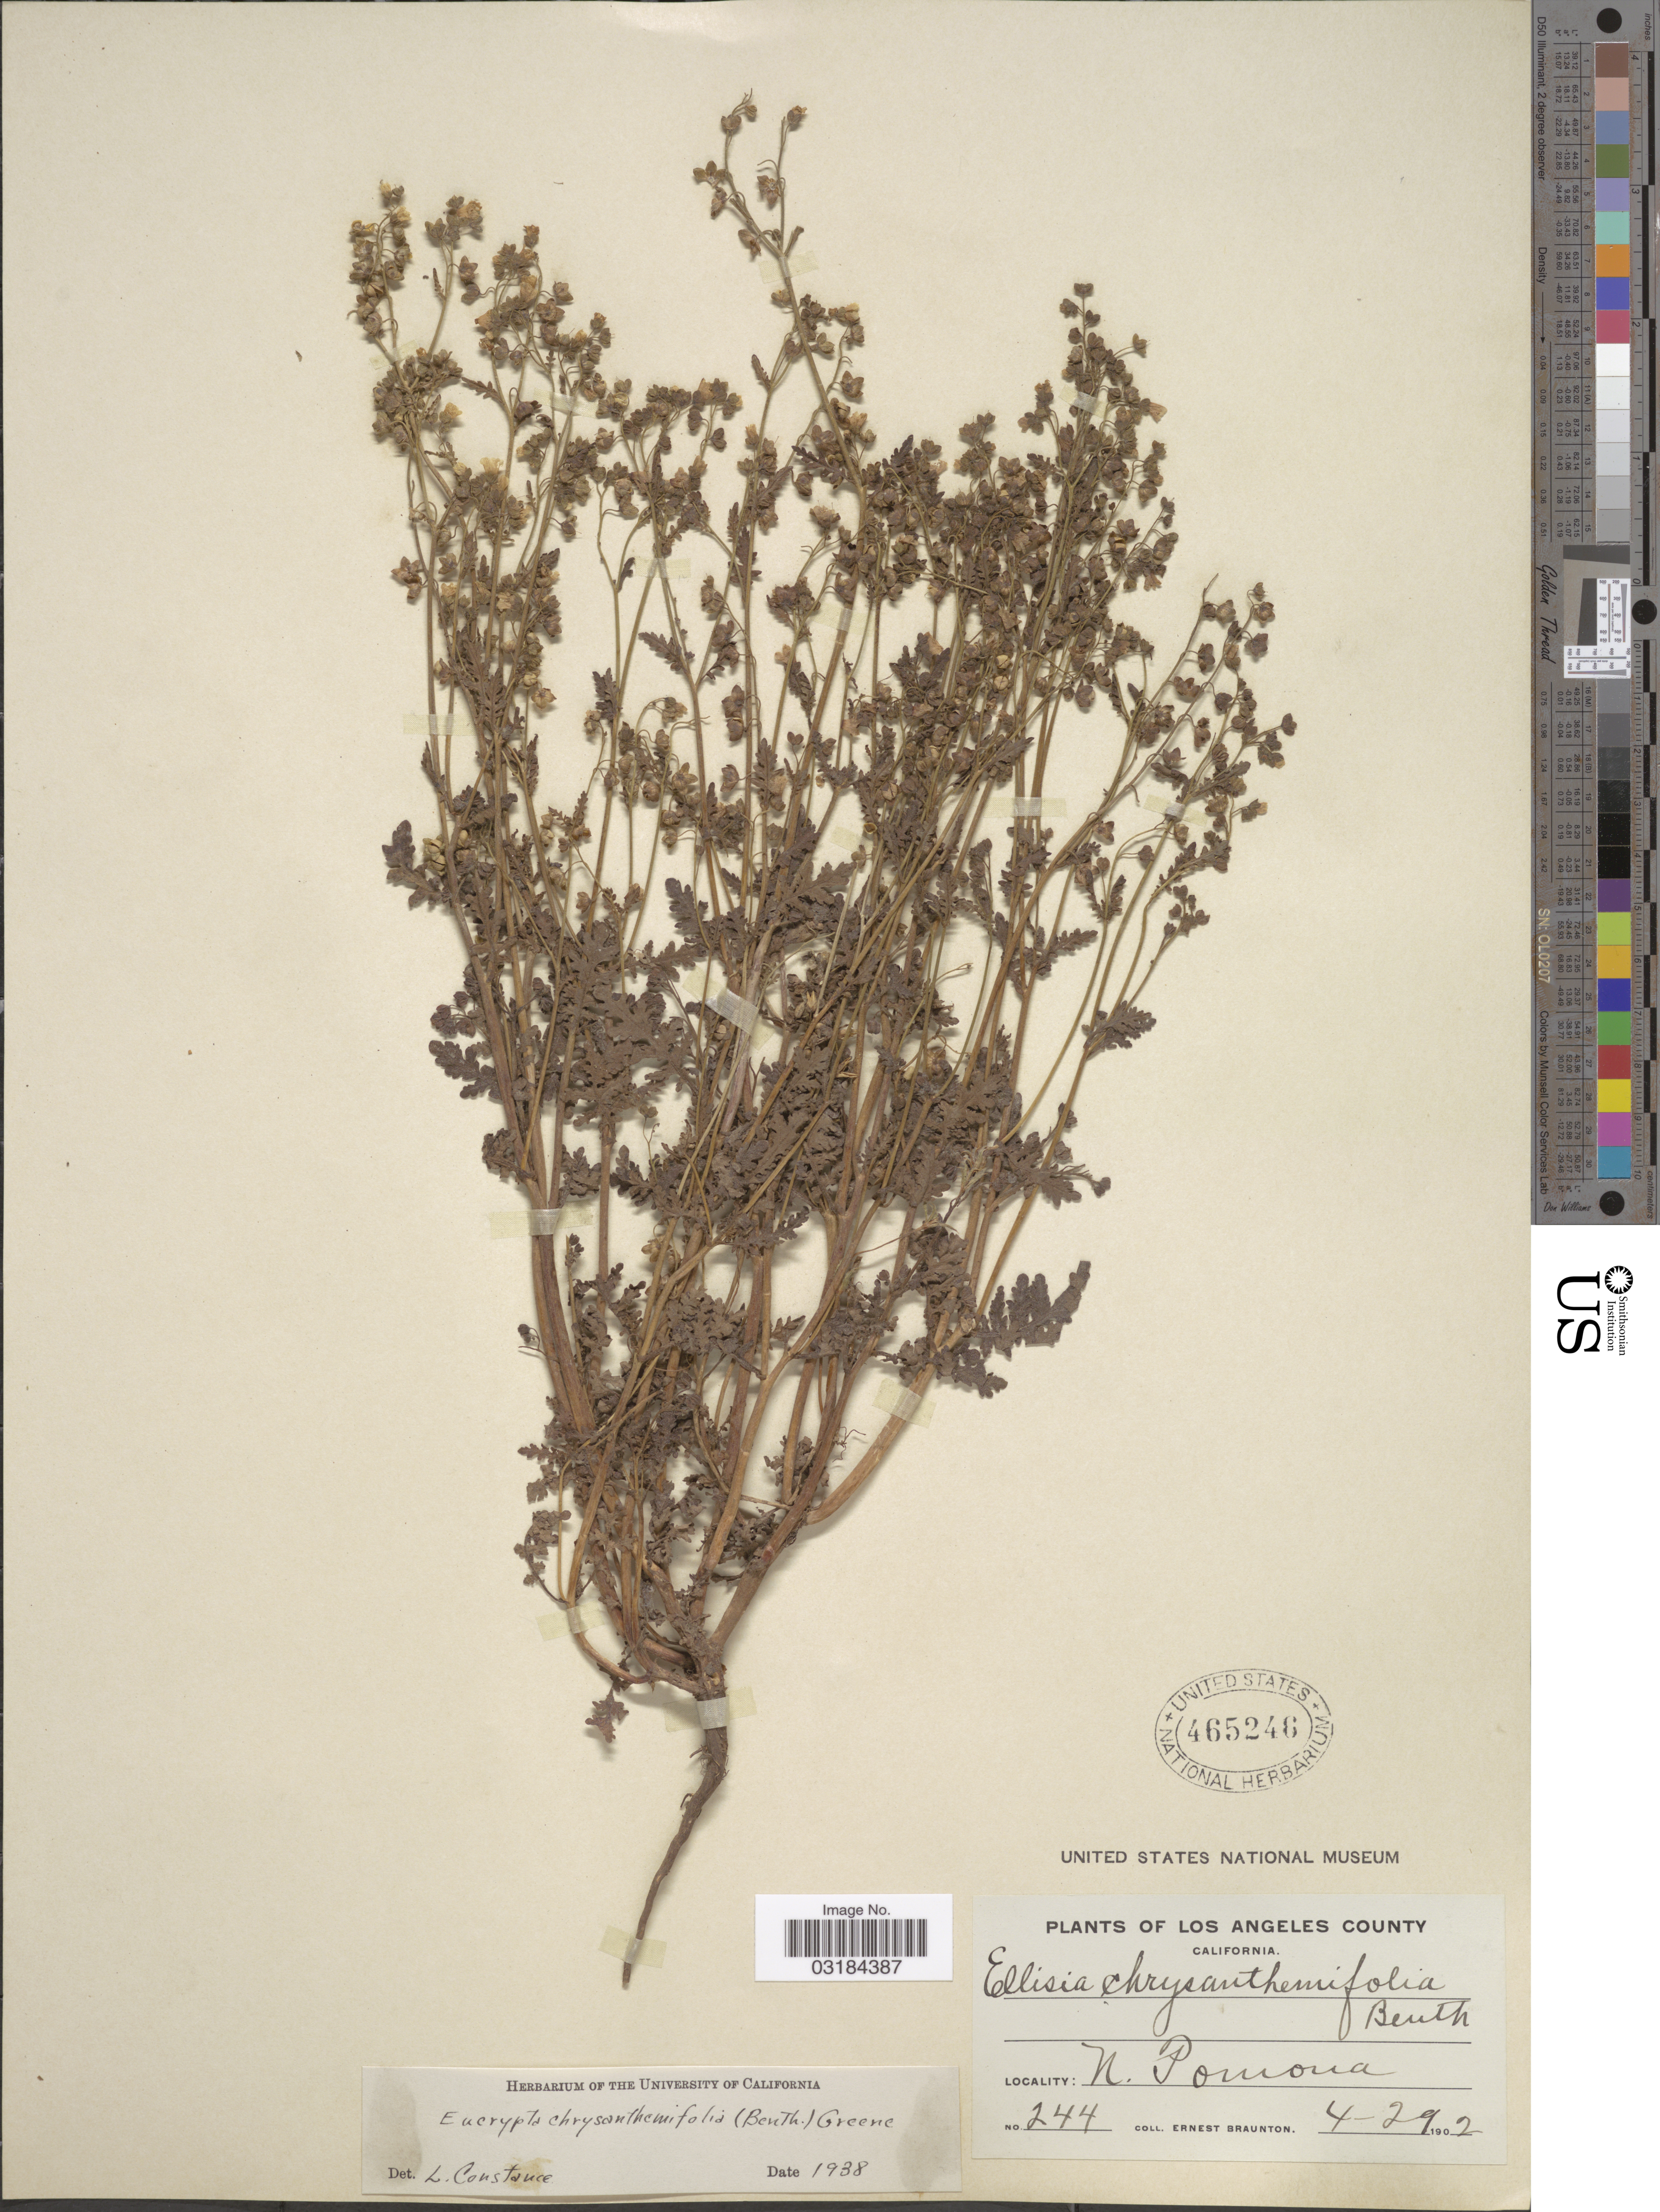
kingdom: Plantae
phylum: Tracheophyta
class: Magnoliopsida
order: Boraginales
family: Hydrophyllaceae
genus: Eucrypta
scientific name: Eucrypta chrysanthemifolia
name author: (Benth.) Greene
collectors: E. Braunton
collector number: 244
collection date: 1902-04-29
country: United States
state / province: California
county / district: Los Angeles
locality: Los Angeles County. N. Pomona.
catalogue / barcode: US 465246